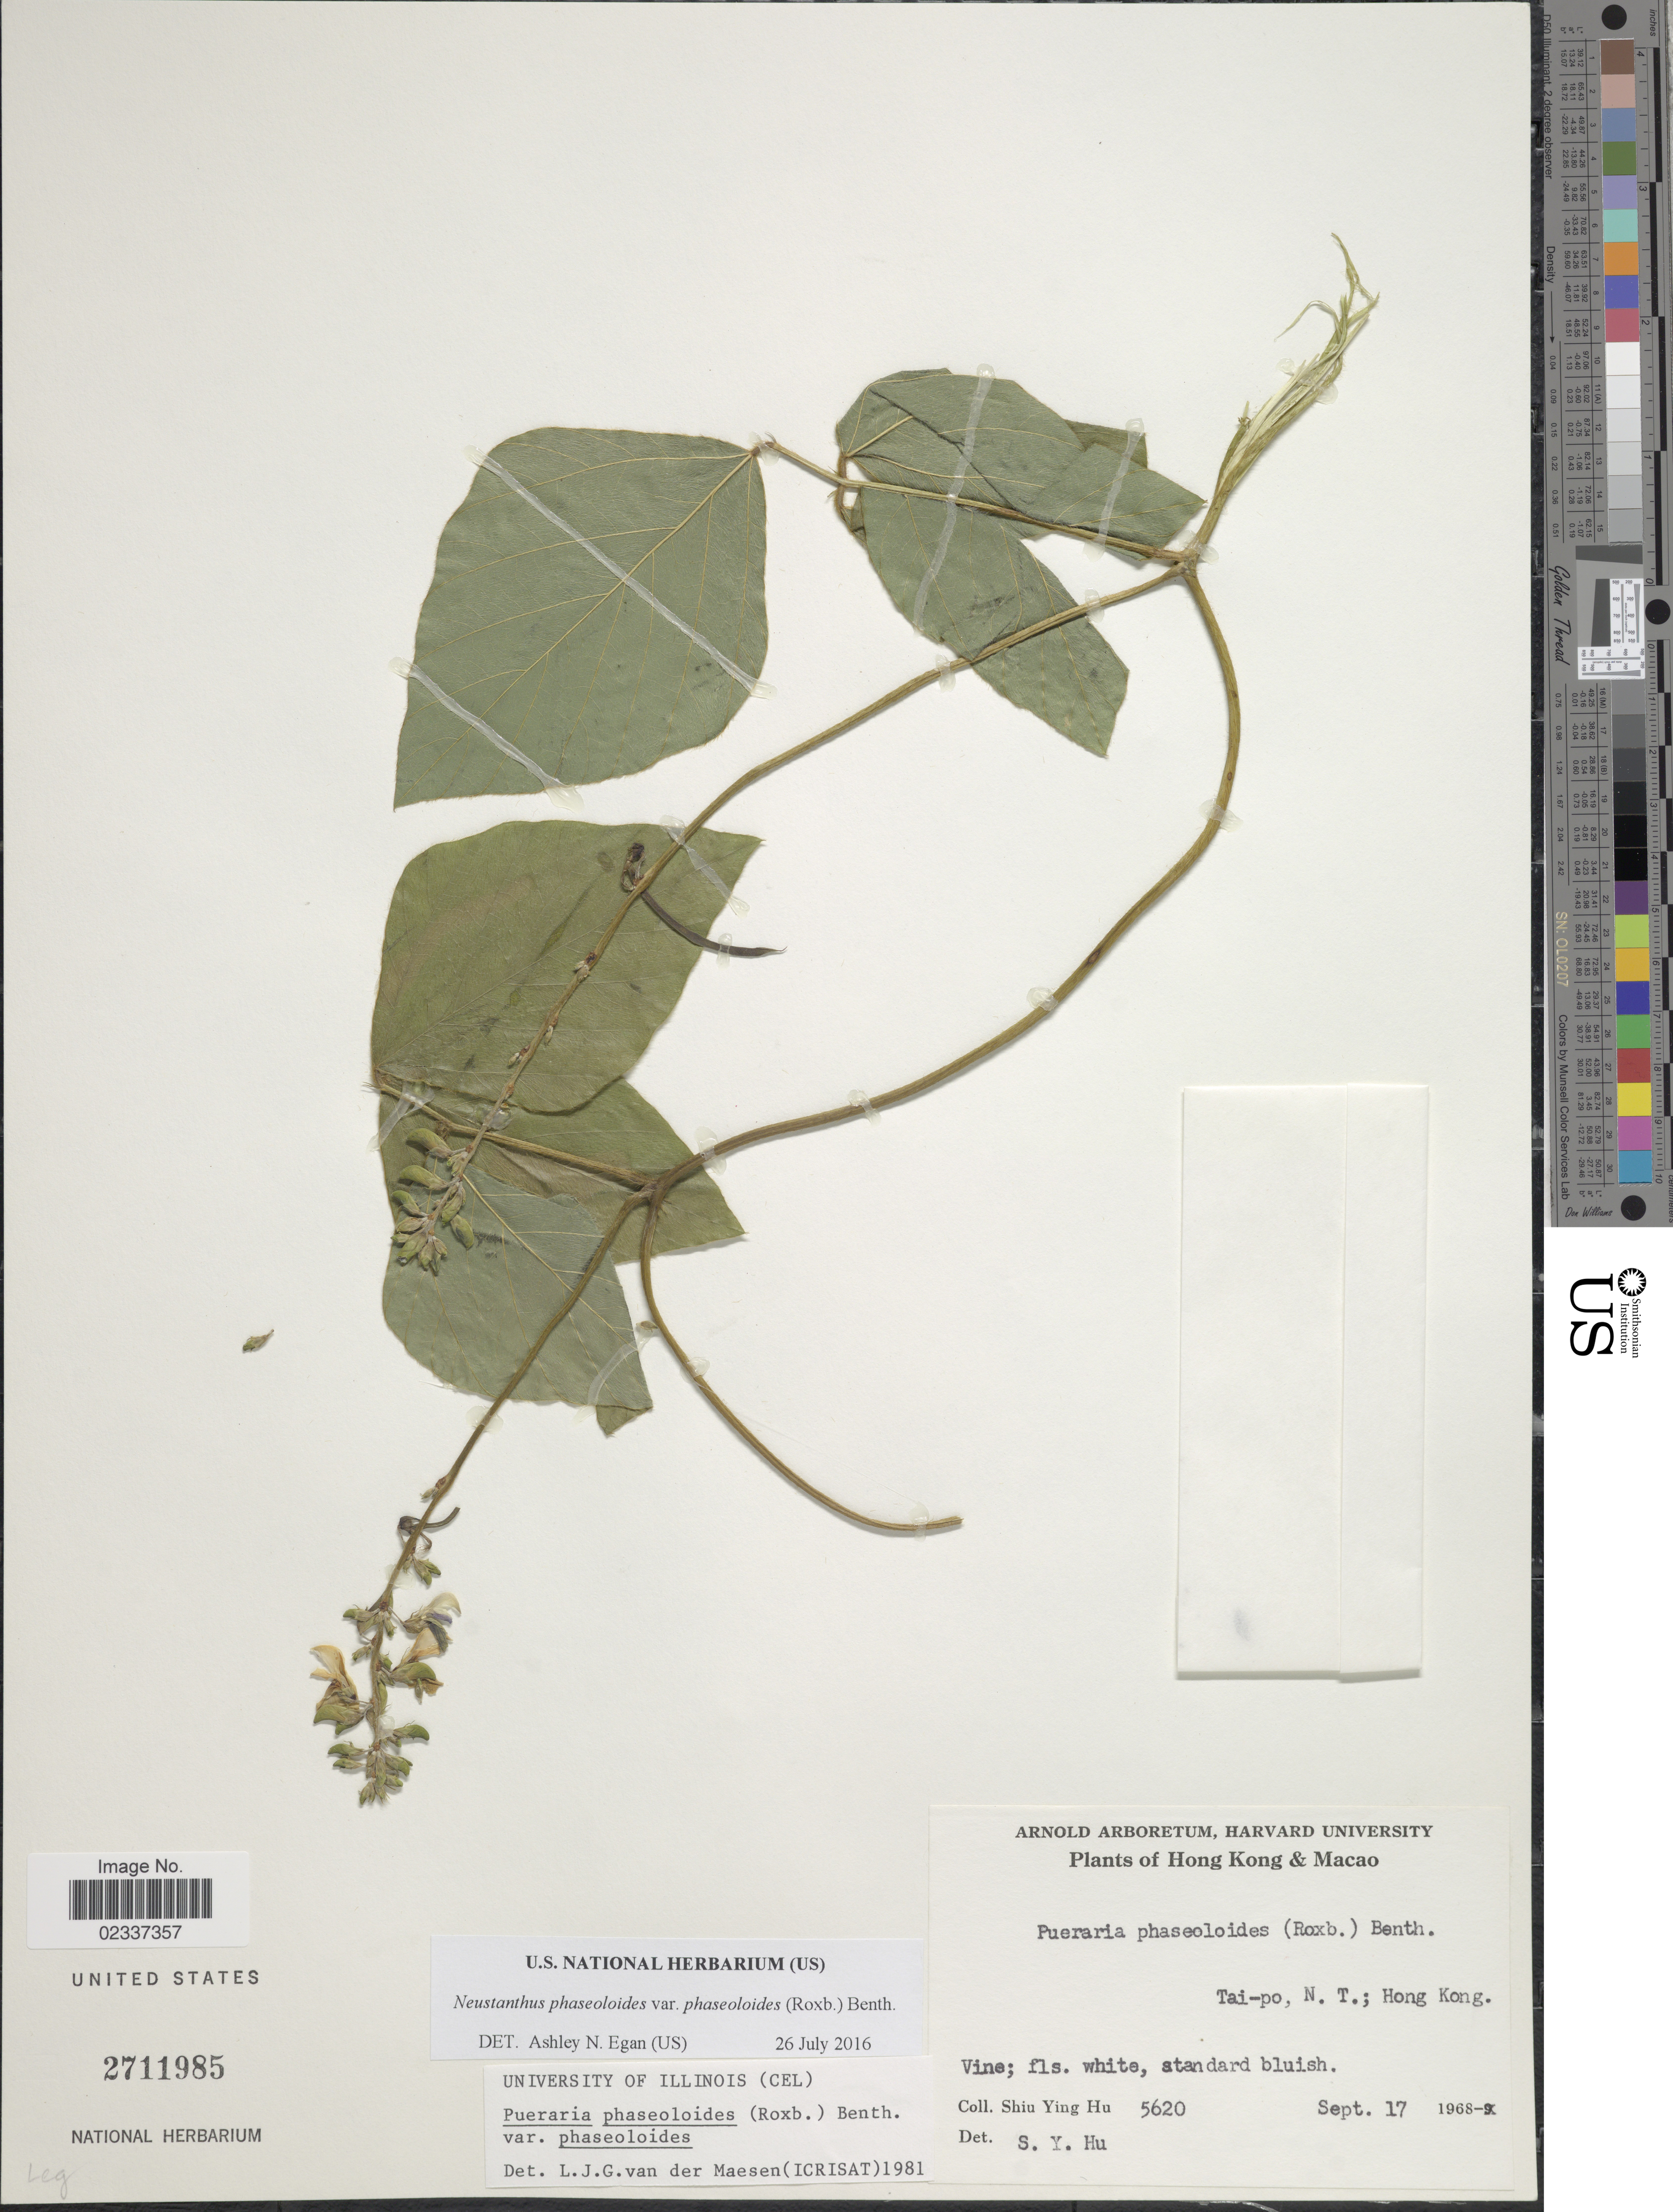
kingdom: Plantae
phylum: Tracheophyta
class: Magnoliopsida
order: Fabales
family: Fabaceae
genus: Neustanthus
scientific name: Neustanthus phaseoloides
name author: (Roxb.) Benth.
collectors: S. Y. Hu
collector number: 5620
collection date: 1968-09-17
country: China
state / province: Hong Kong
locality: Hong Kong & Macao, Tai-po, N.T.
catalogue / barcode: US 2711985